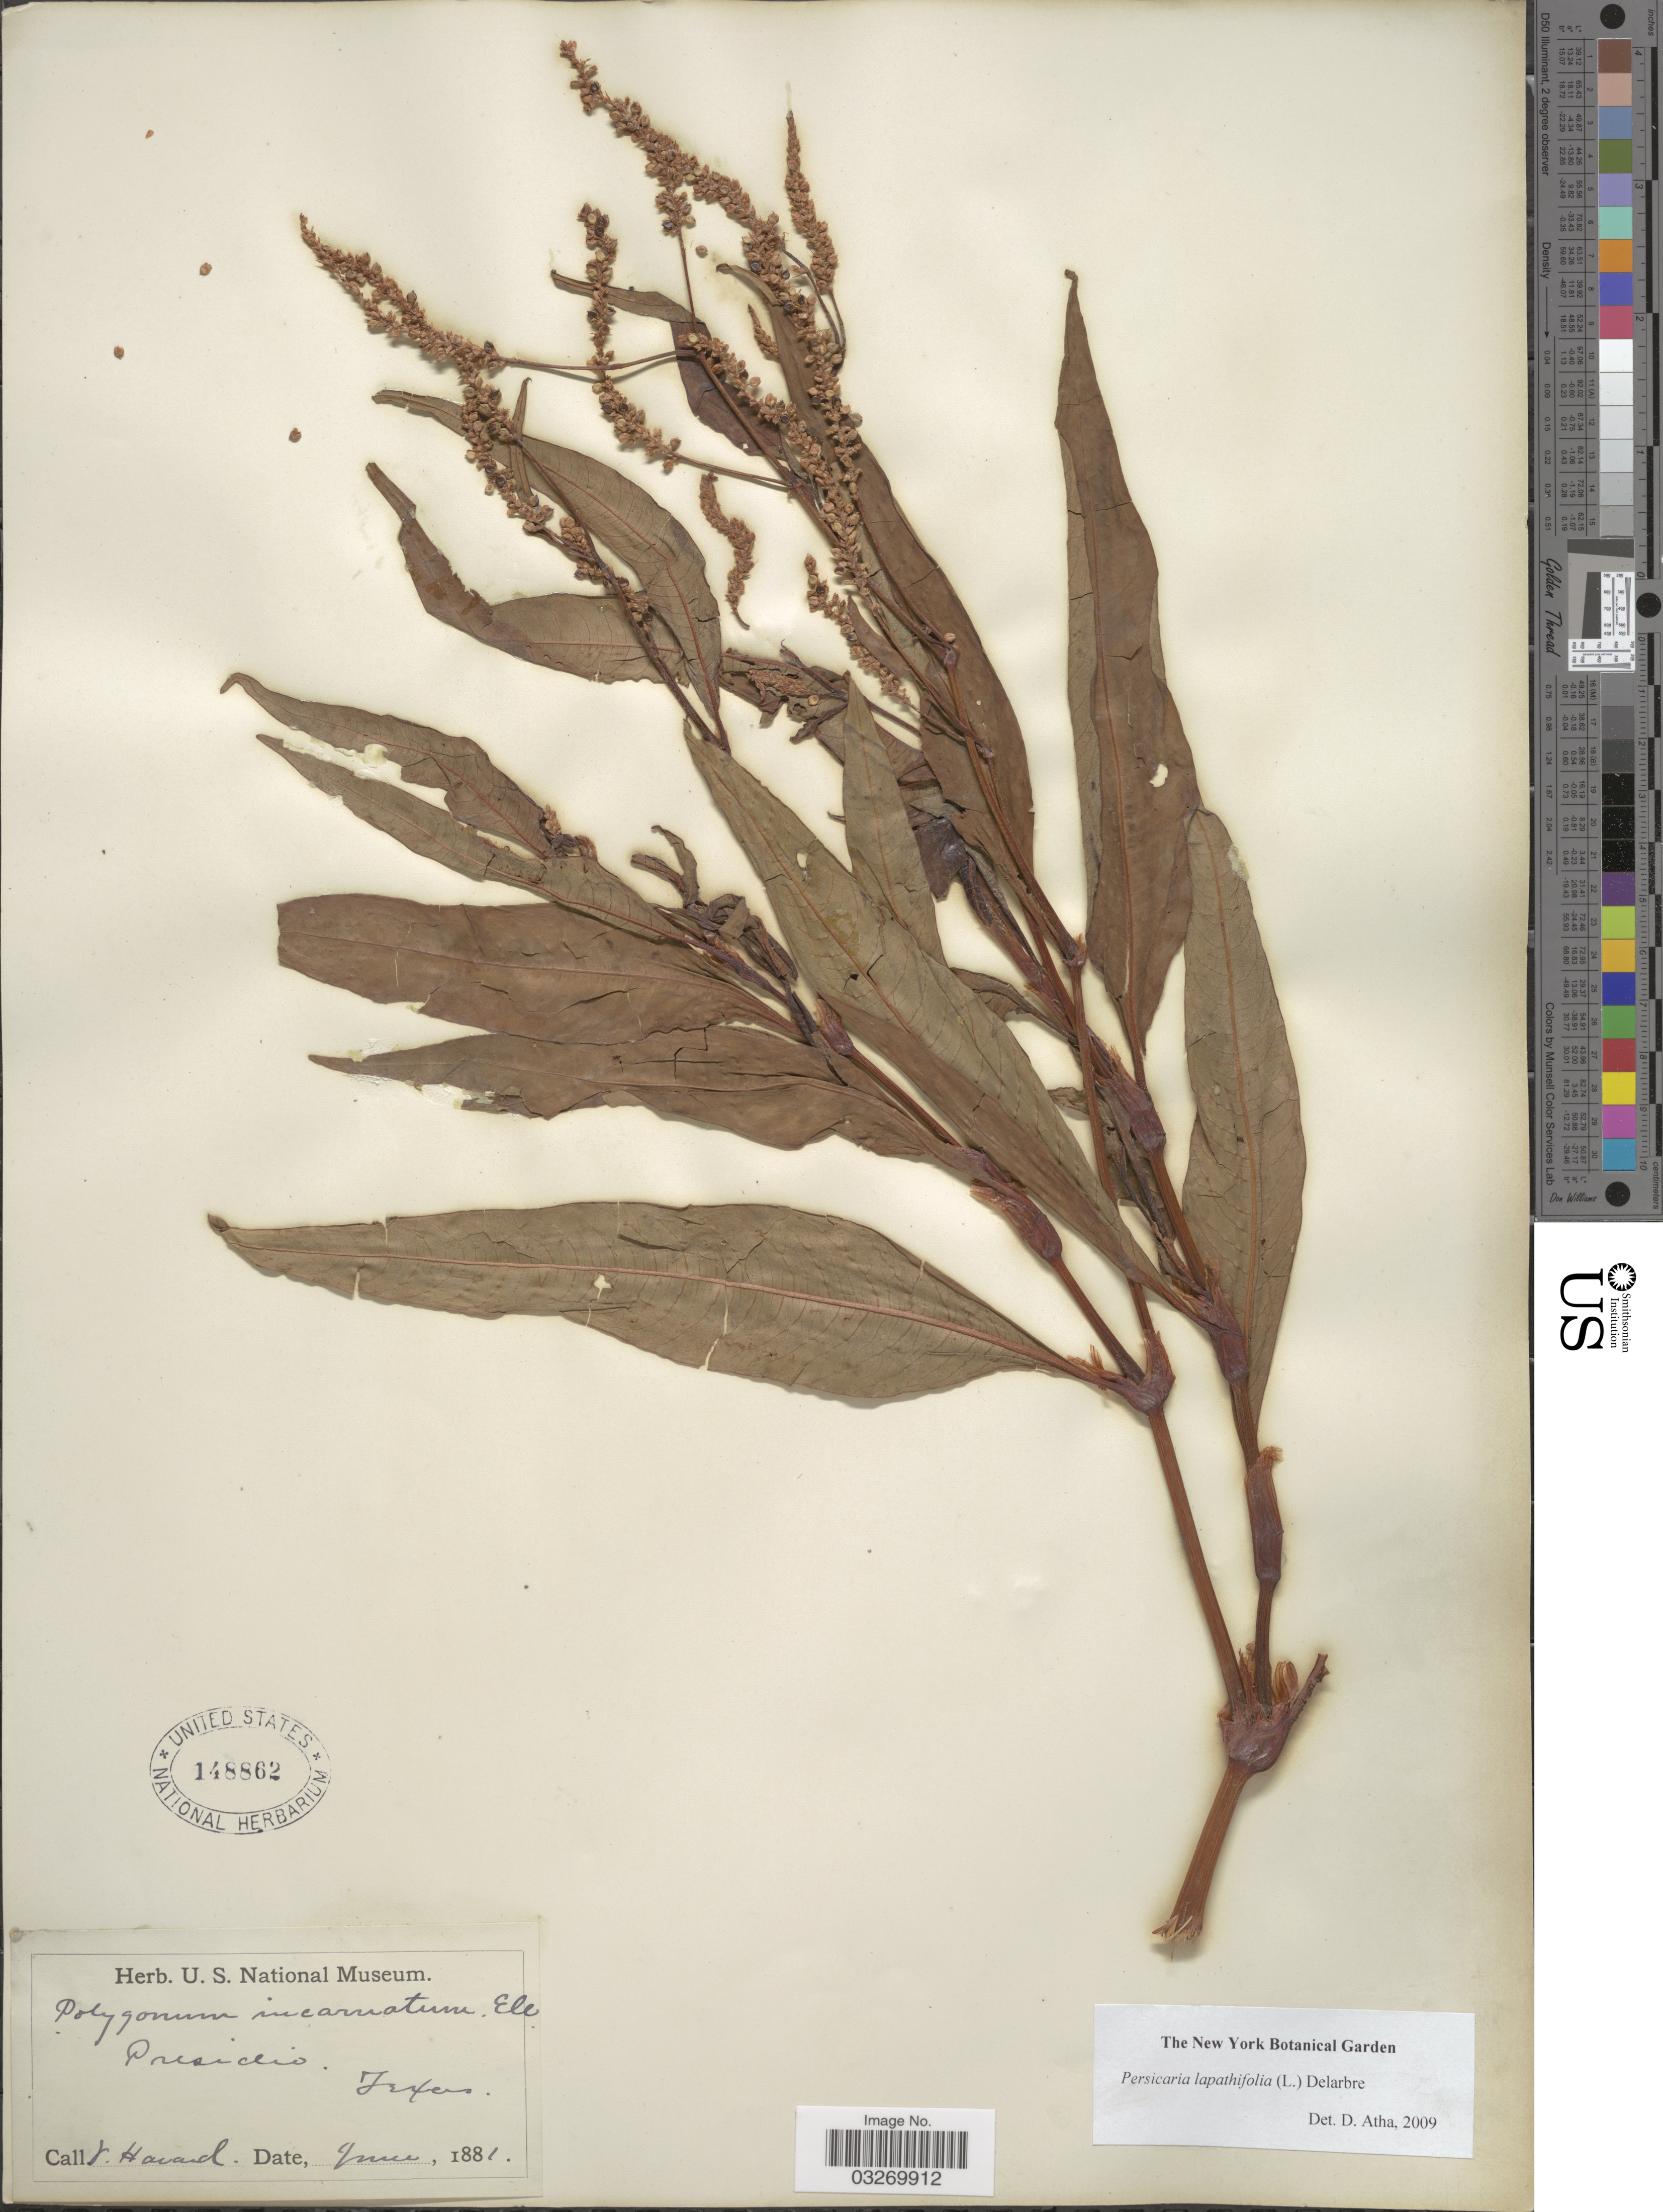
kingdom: Plantae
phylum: Tracheophyta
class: Magnoliopsida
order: Caryophyllales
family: Polygonaceae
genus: Persicaria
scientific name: Persicaria lapathifolia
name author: (L.) Delarbre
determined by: Atha, D. E.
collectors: J. Howard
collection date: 1881-06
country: United States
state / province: Texas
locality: Presidio.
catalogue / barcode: US 148862